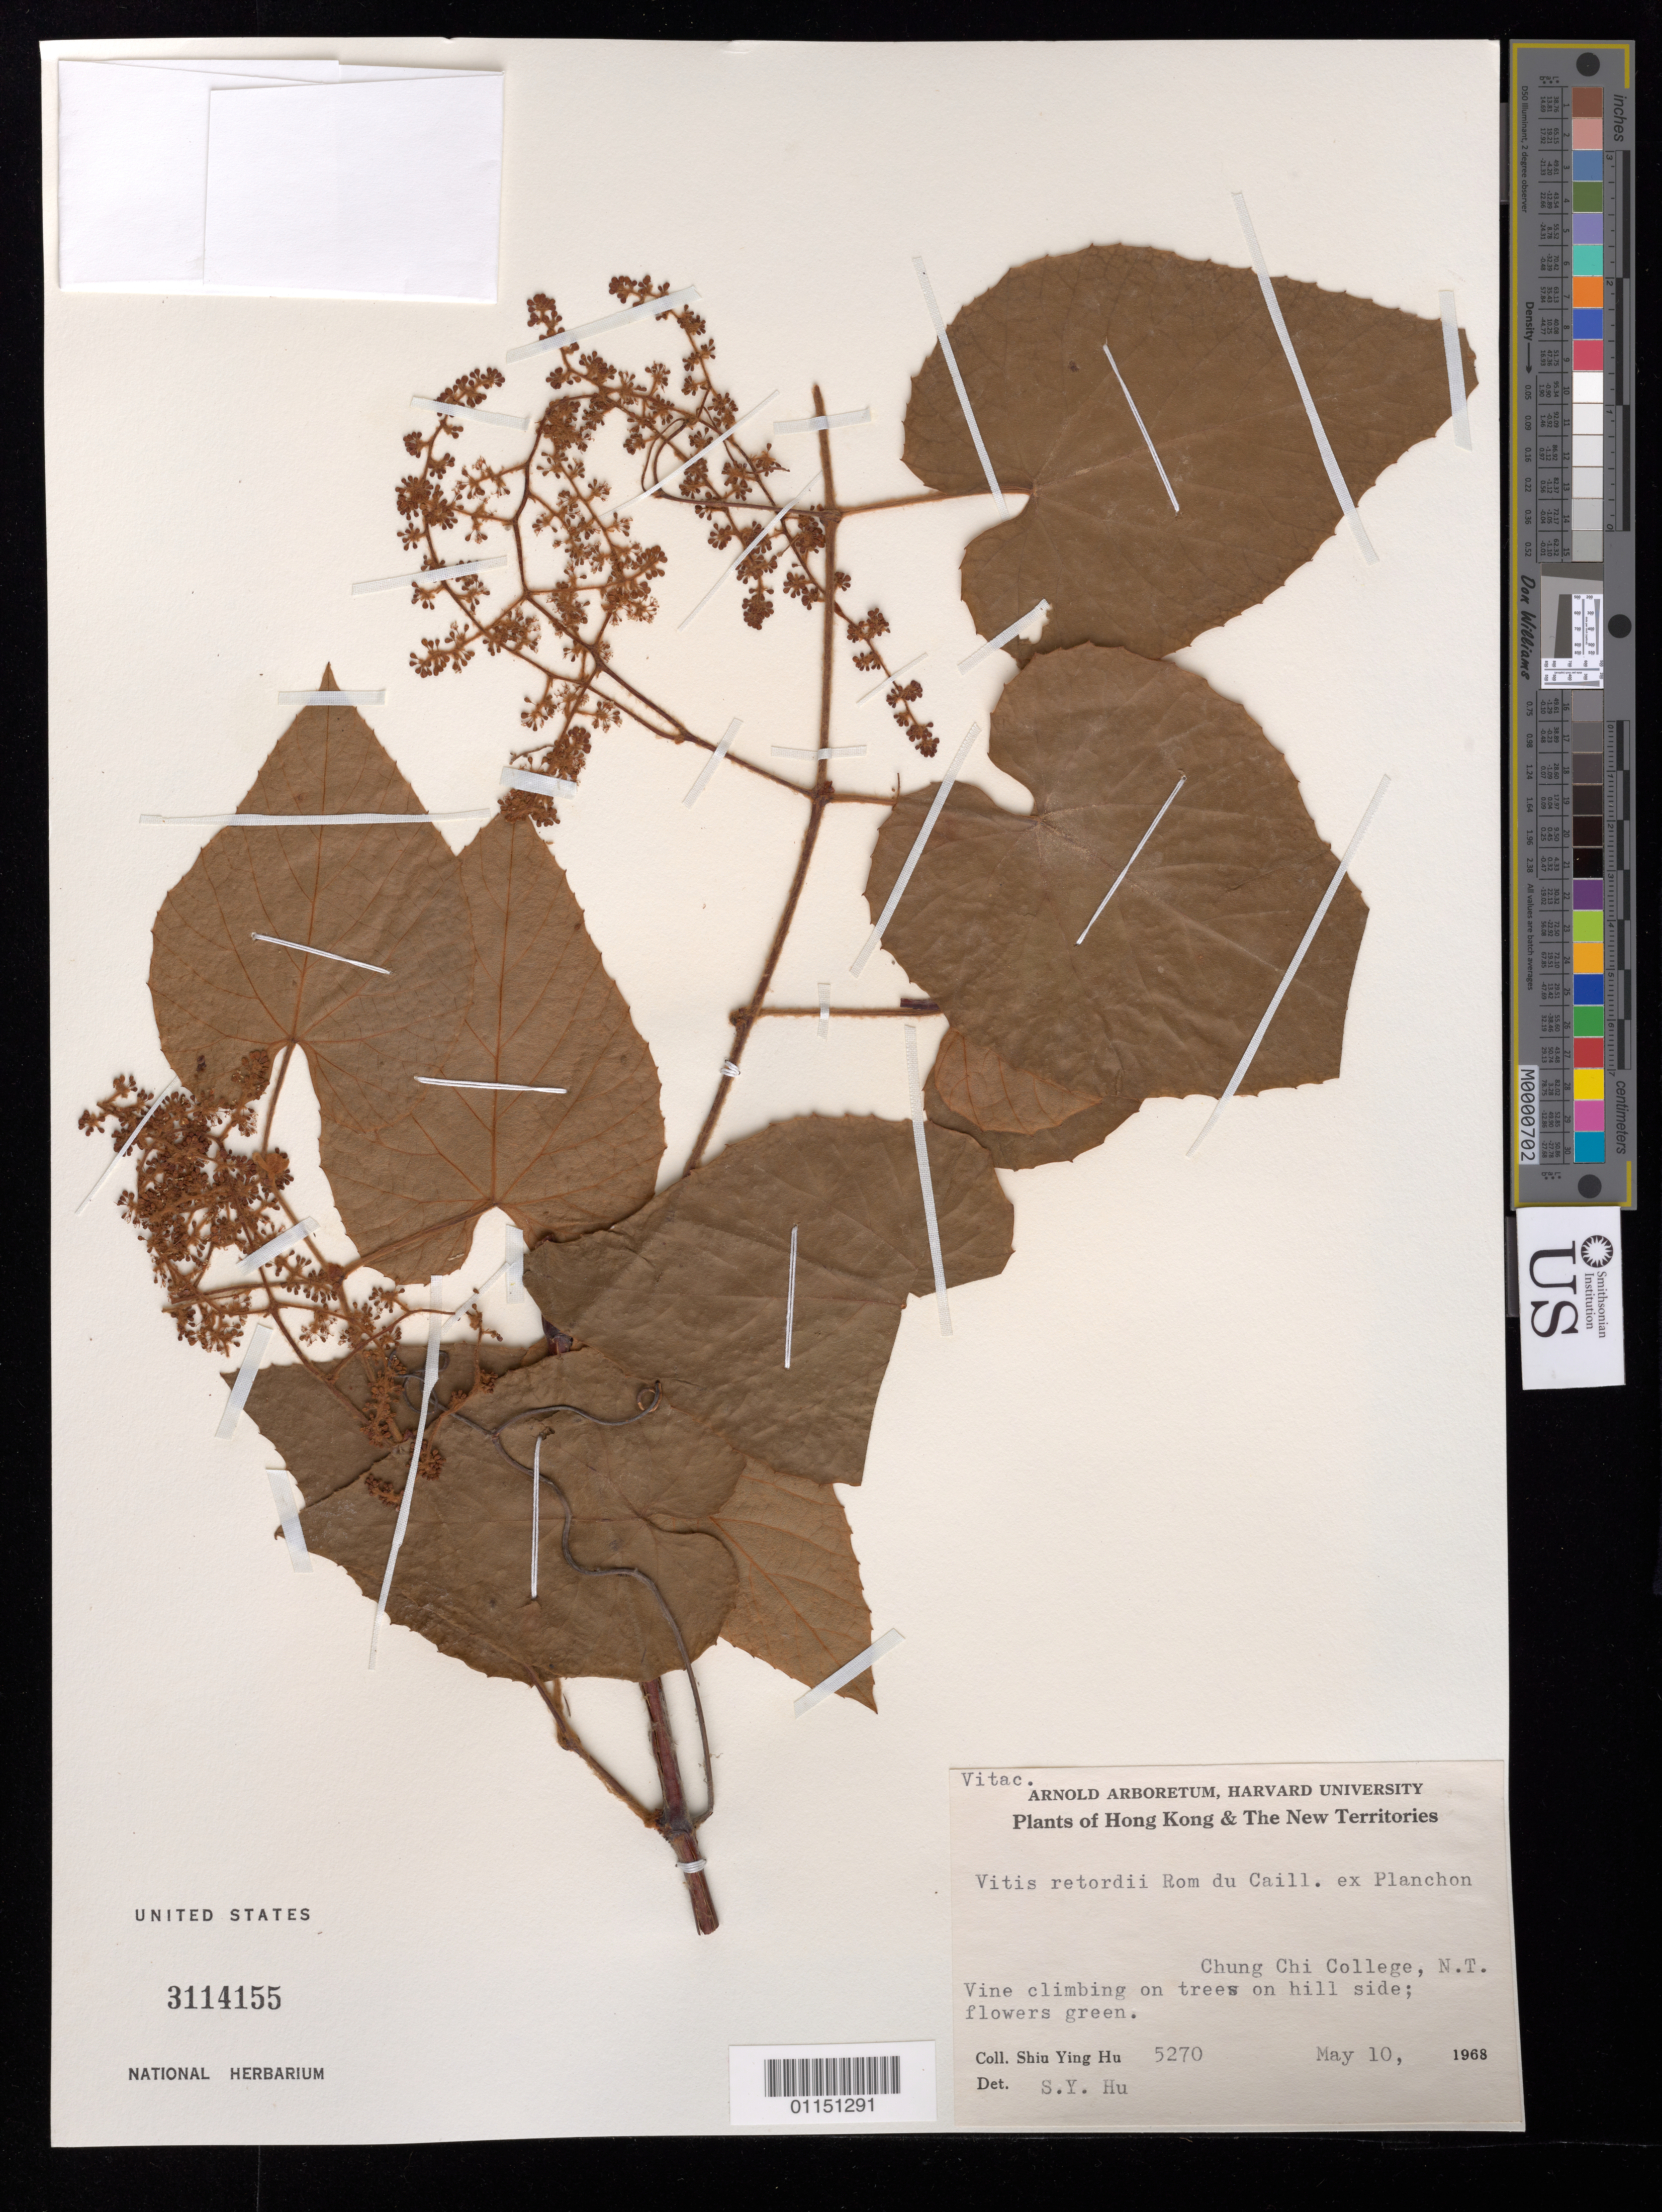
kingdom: Plantae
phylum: Tracheophyta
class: Magnoliopsida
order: Vitales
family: Vitaceae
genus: Vitis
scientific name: Vitis retordii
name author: Rom. Caill. ex Planch.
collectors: S. Y. Hu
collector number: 5270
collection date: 1968-05-10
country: China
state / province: Hong Kong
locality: Chung Chi College, N.T.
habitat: Vine climbing on trees on hill side.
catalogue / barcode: US 3114155